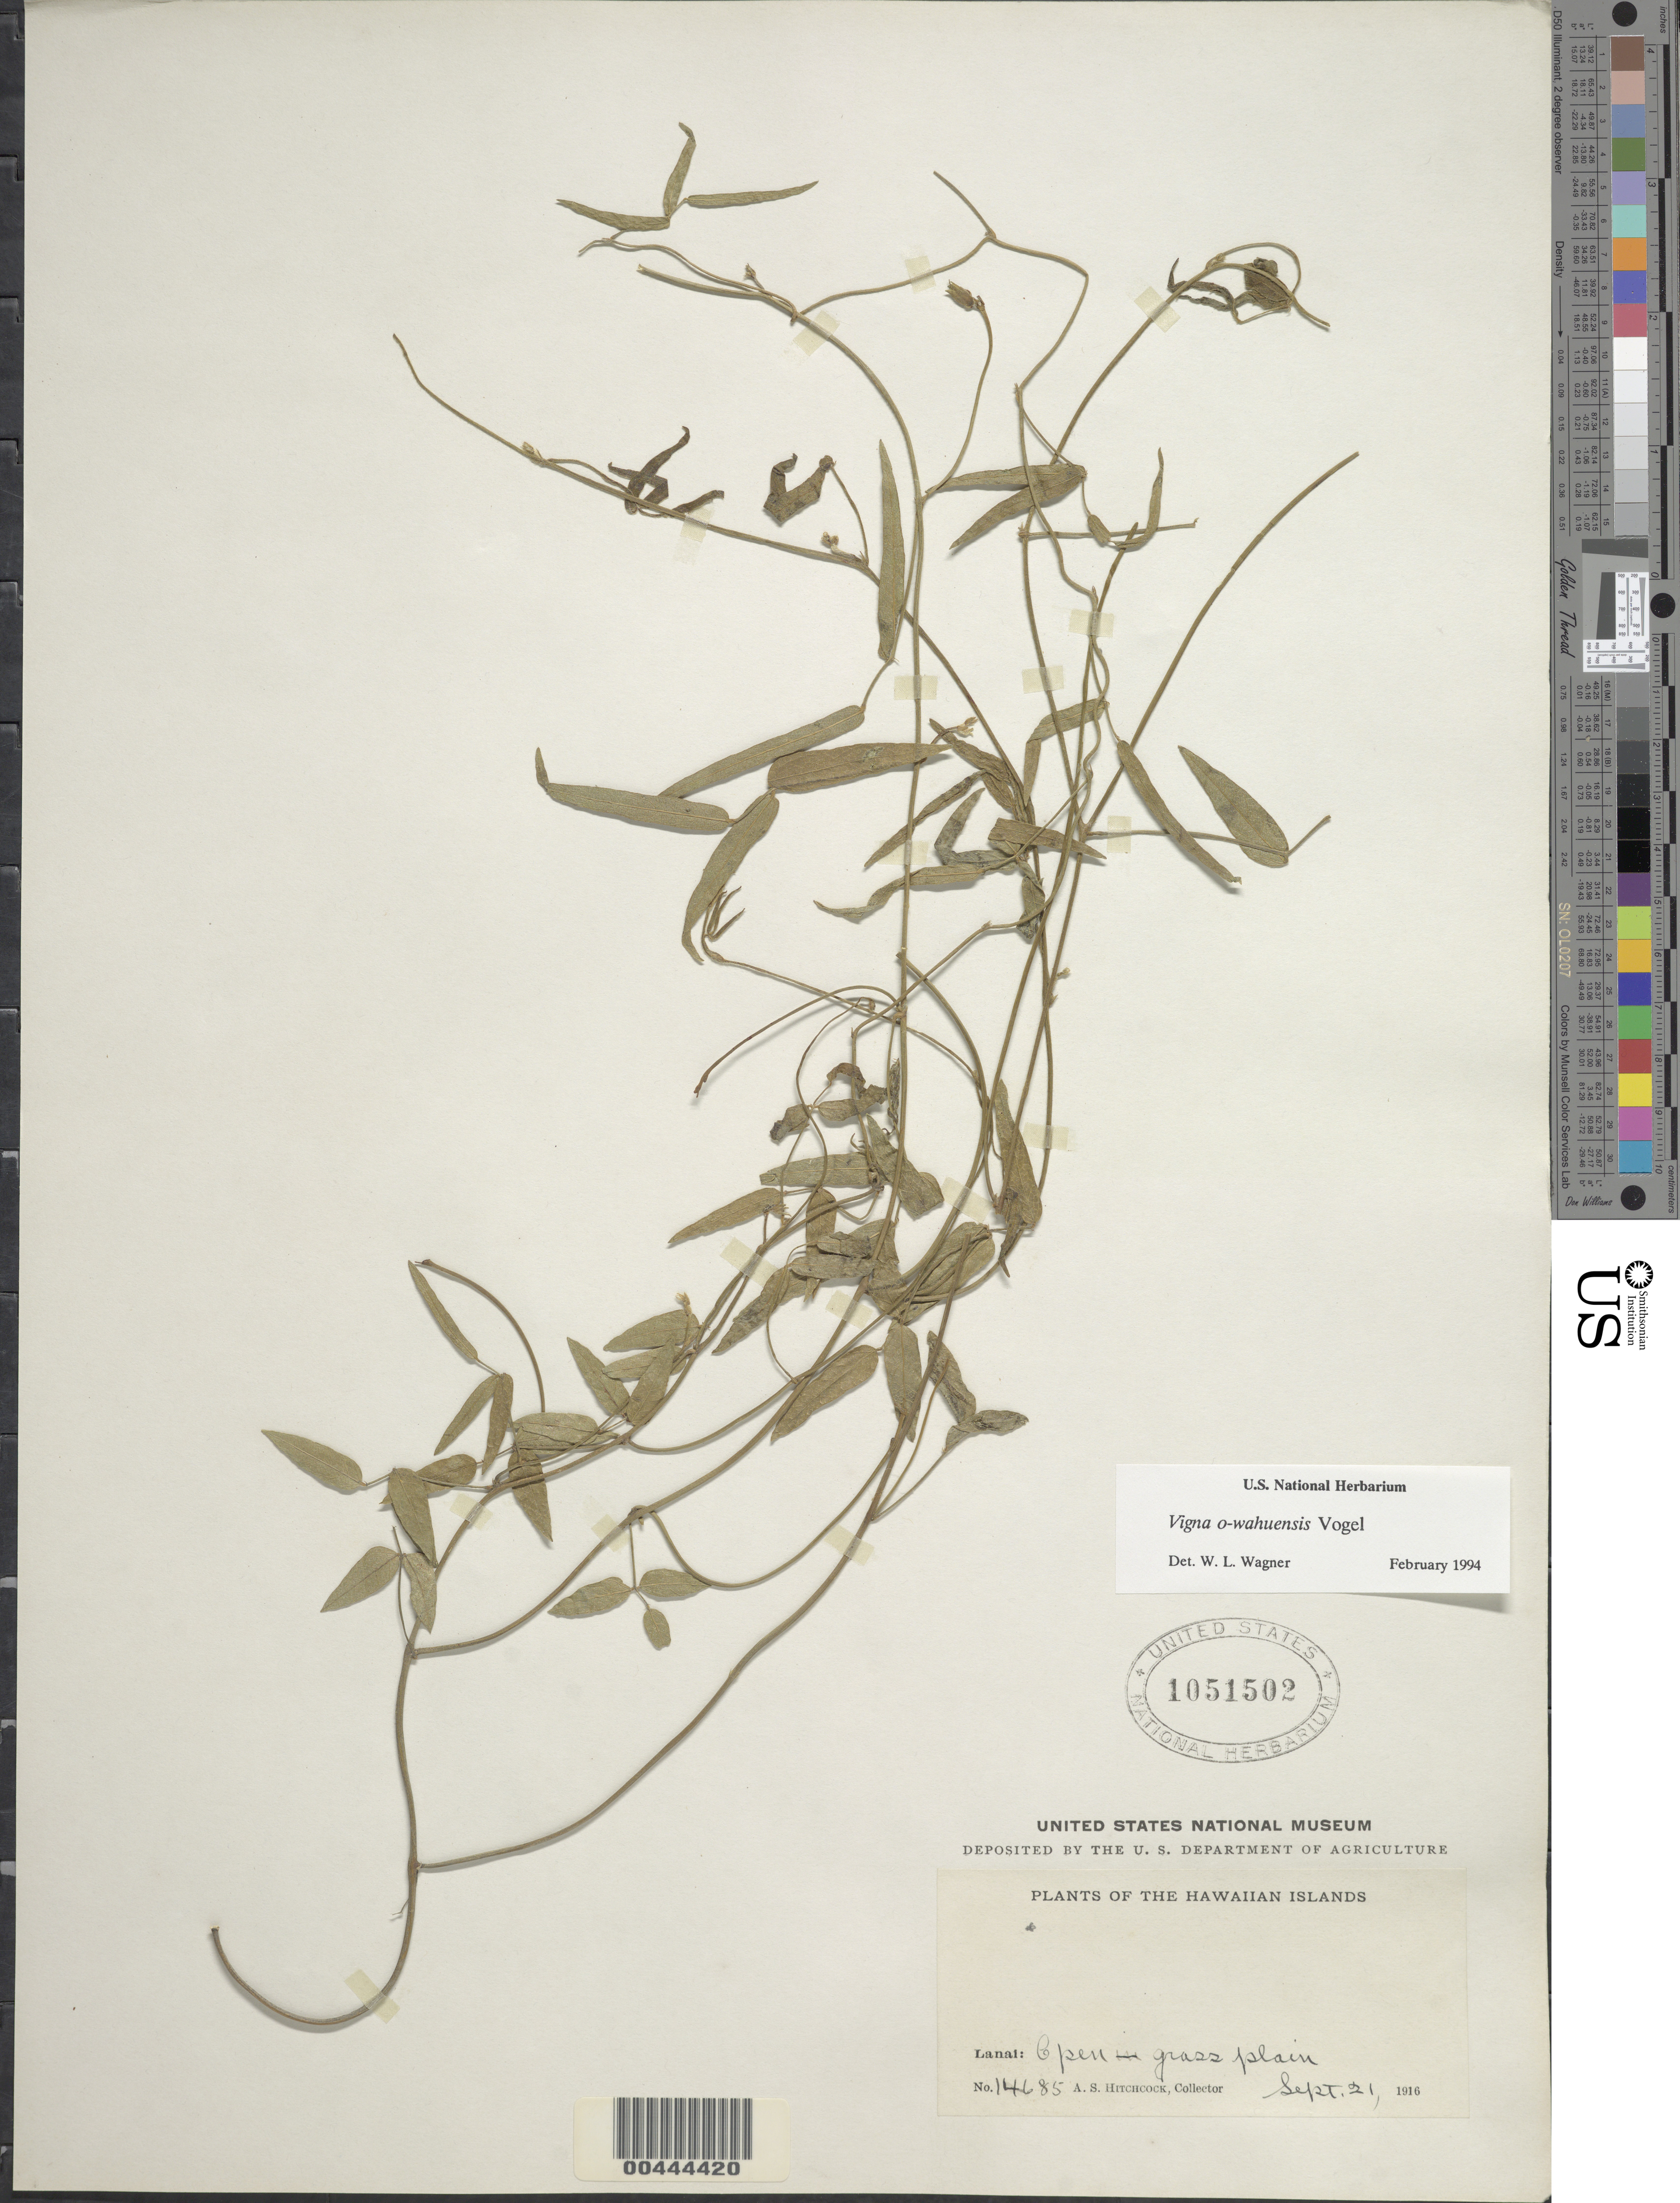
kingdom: Plantae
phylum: Tracheophyta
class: Magnoliopsida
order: Fabales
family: Fabaceae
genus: Vigna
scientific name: Vigna owahuensis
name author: Vogel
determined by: Wagner, W. L., (BOT), Smithsonian Institution - National Museum of Natural History (UNITED STATES)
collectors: A. S. Hitchcock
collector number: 14685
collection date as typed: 21 Sep 1916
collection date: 1916-09-21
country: United States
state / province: Hawaii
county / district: Maui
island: Lana'i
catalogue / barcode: US 1051502